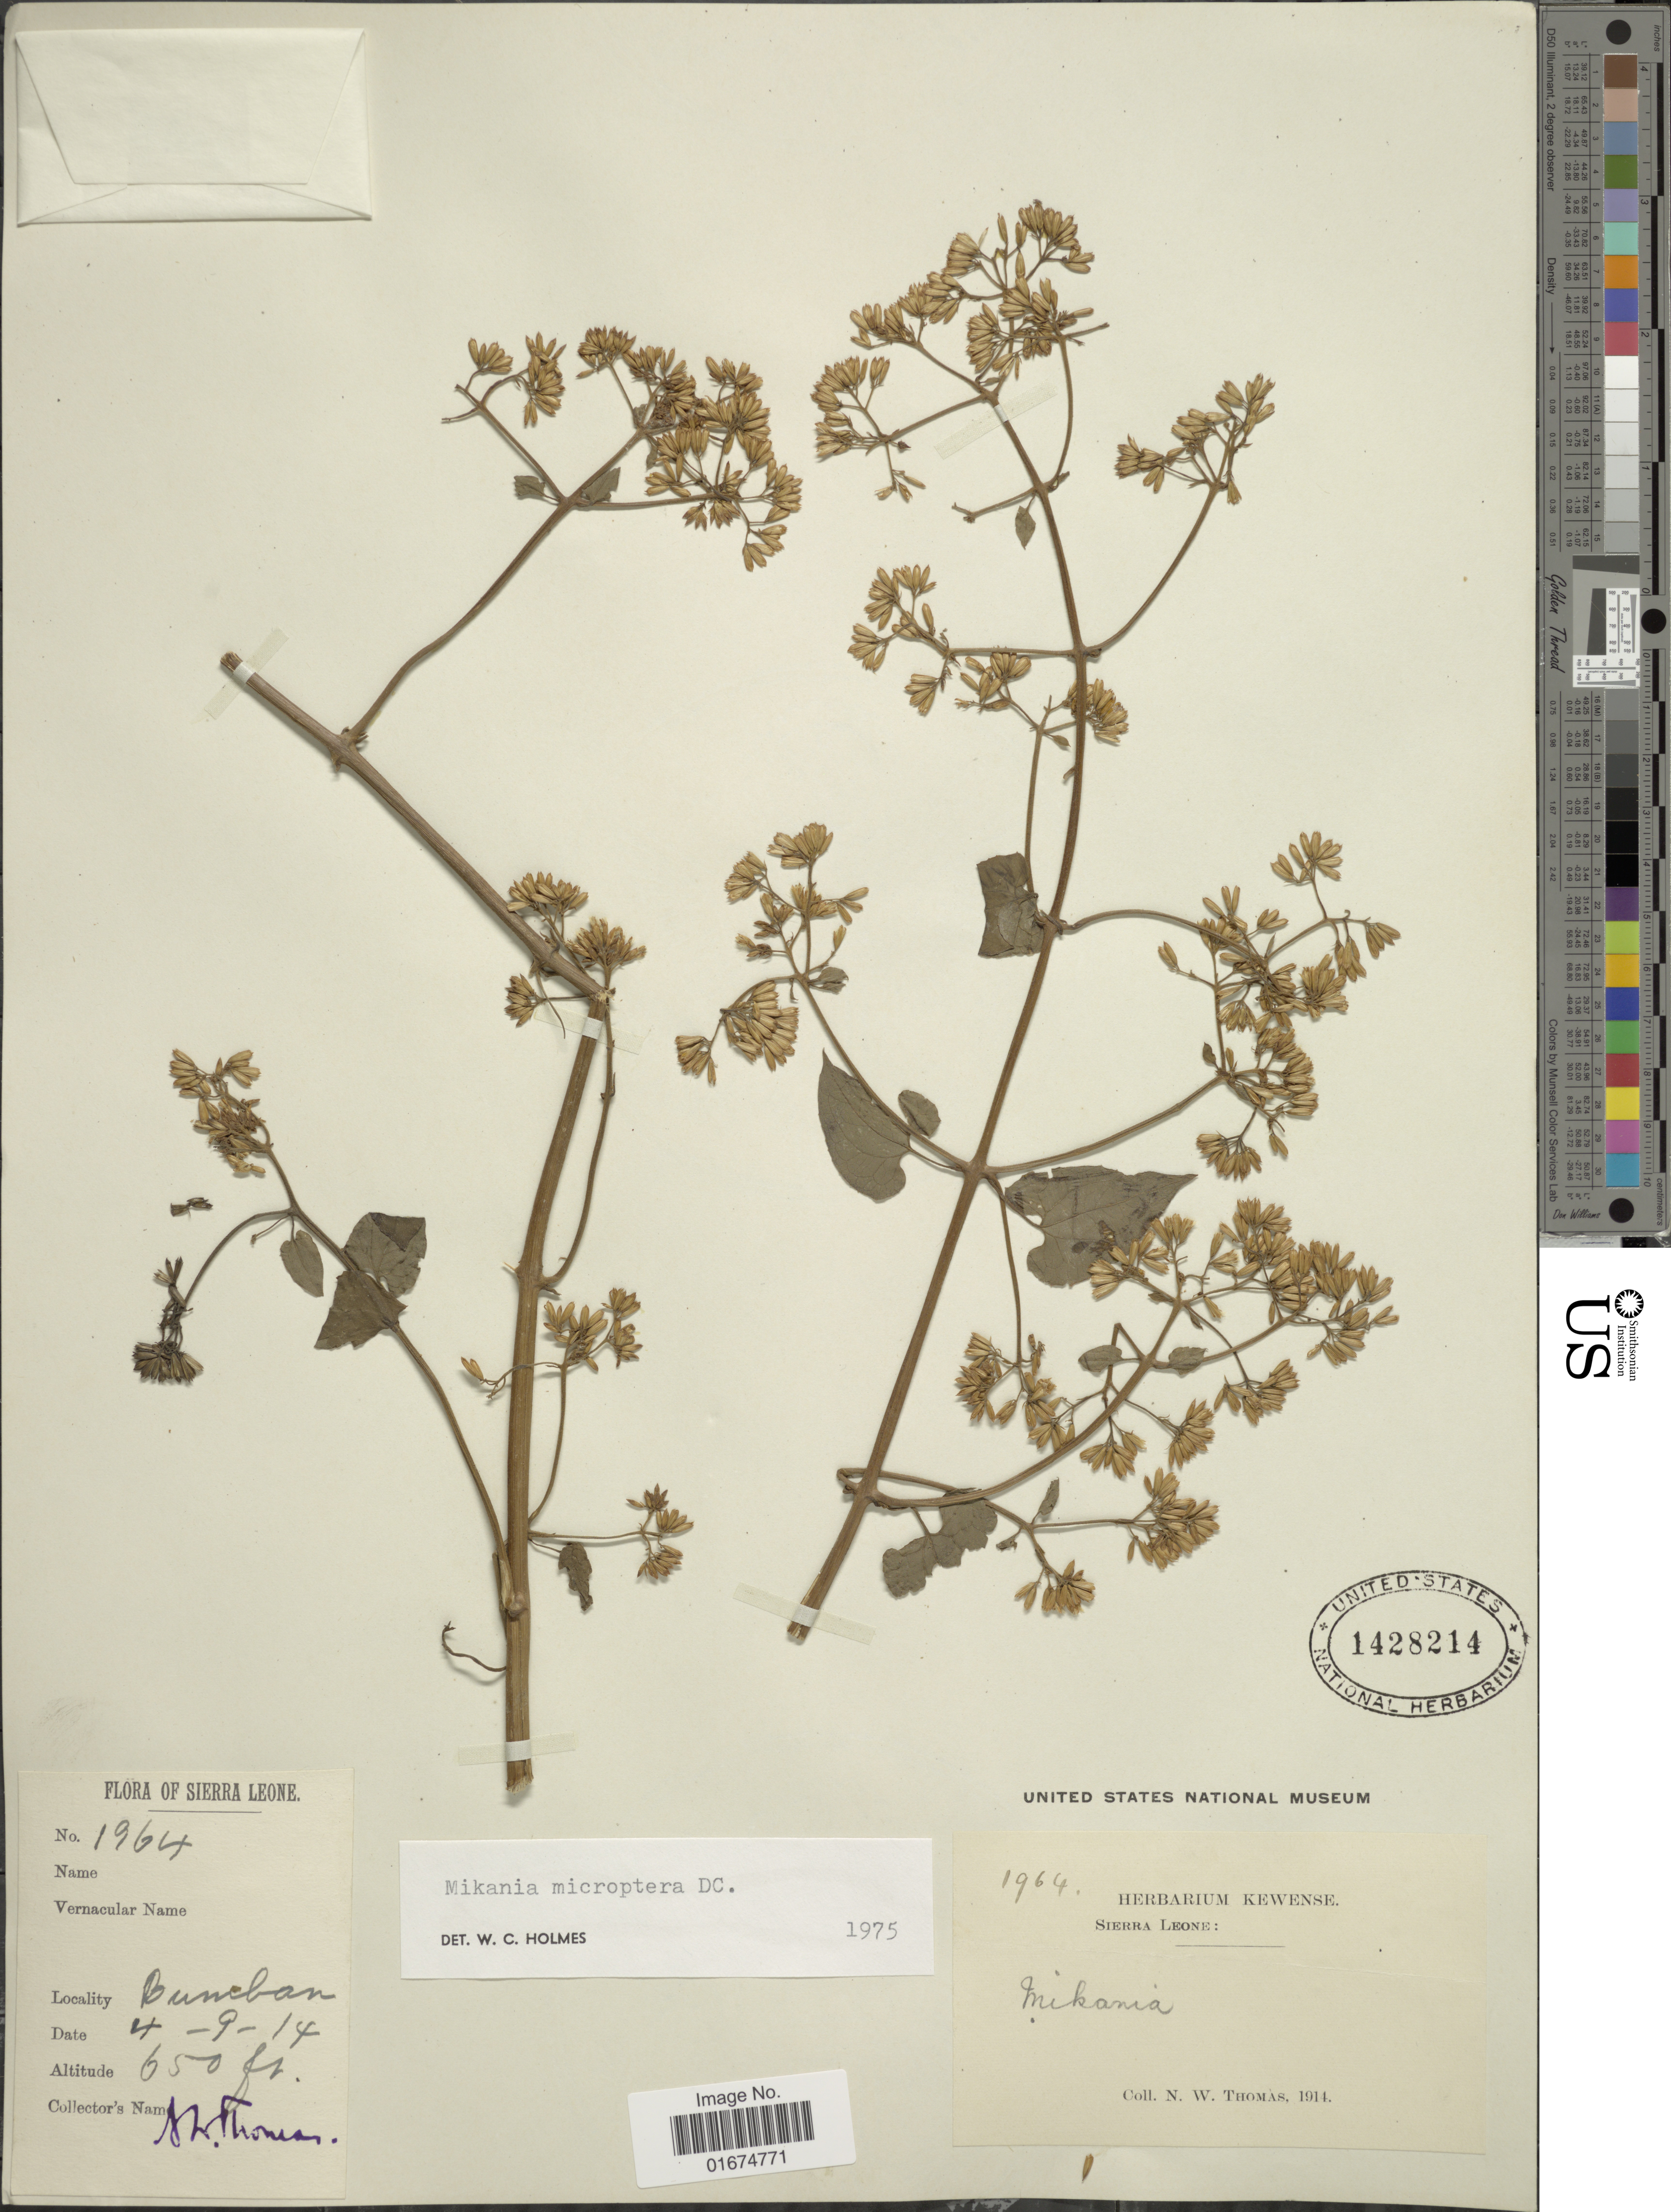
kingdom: Plantae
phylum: Tracheophyta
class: Magnoliopsida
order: Asterales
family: Asteraceae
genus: Mikania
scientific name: Mikania microptera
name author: DC.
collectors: N. Thomas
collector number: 1964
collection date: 1914-09-04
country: Sierra Leone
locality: Buncban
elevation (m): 198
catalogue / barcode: US 1428214